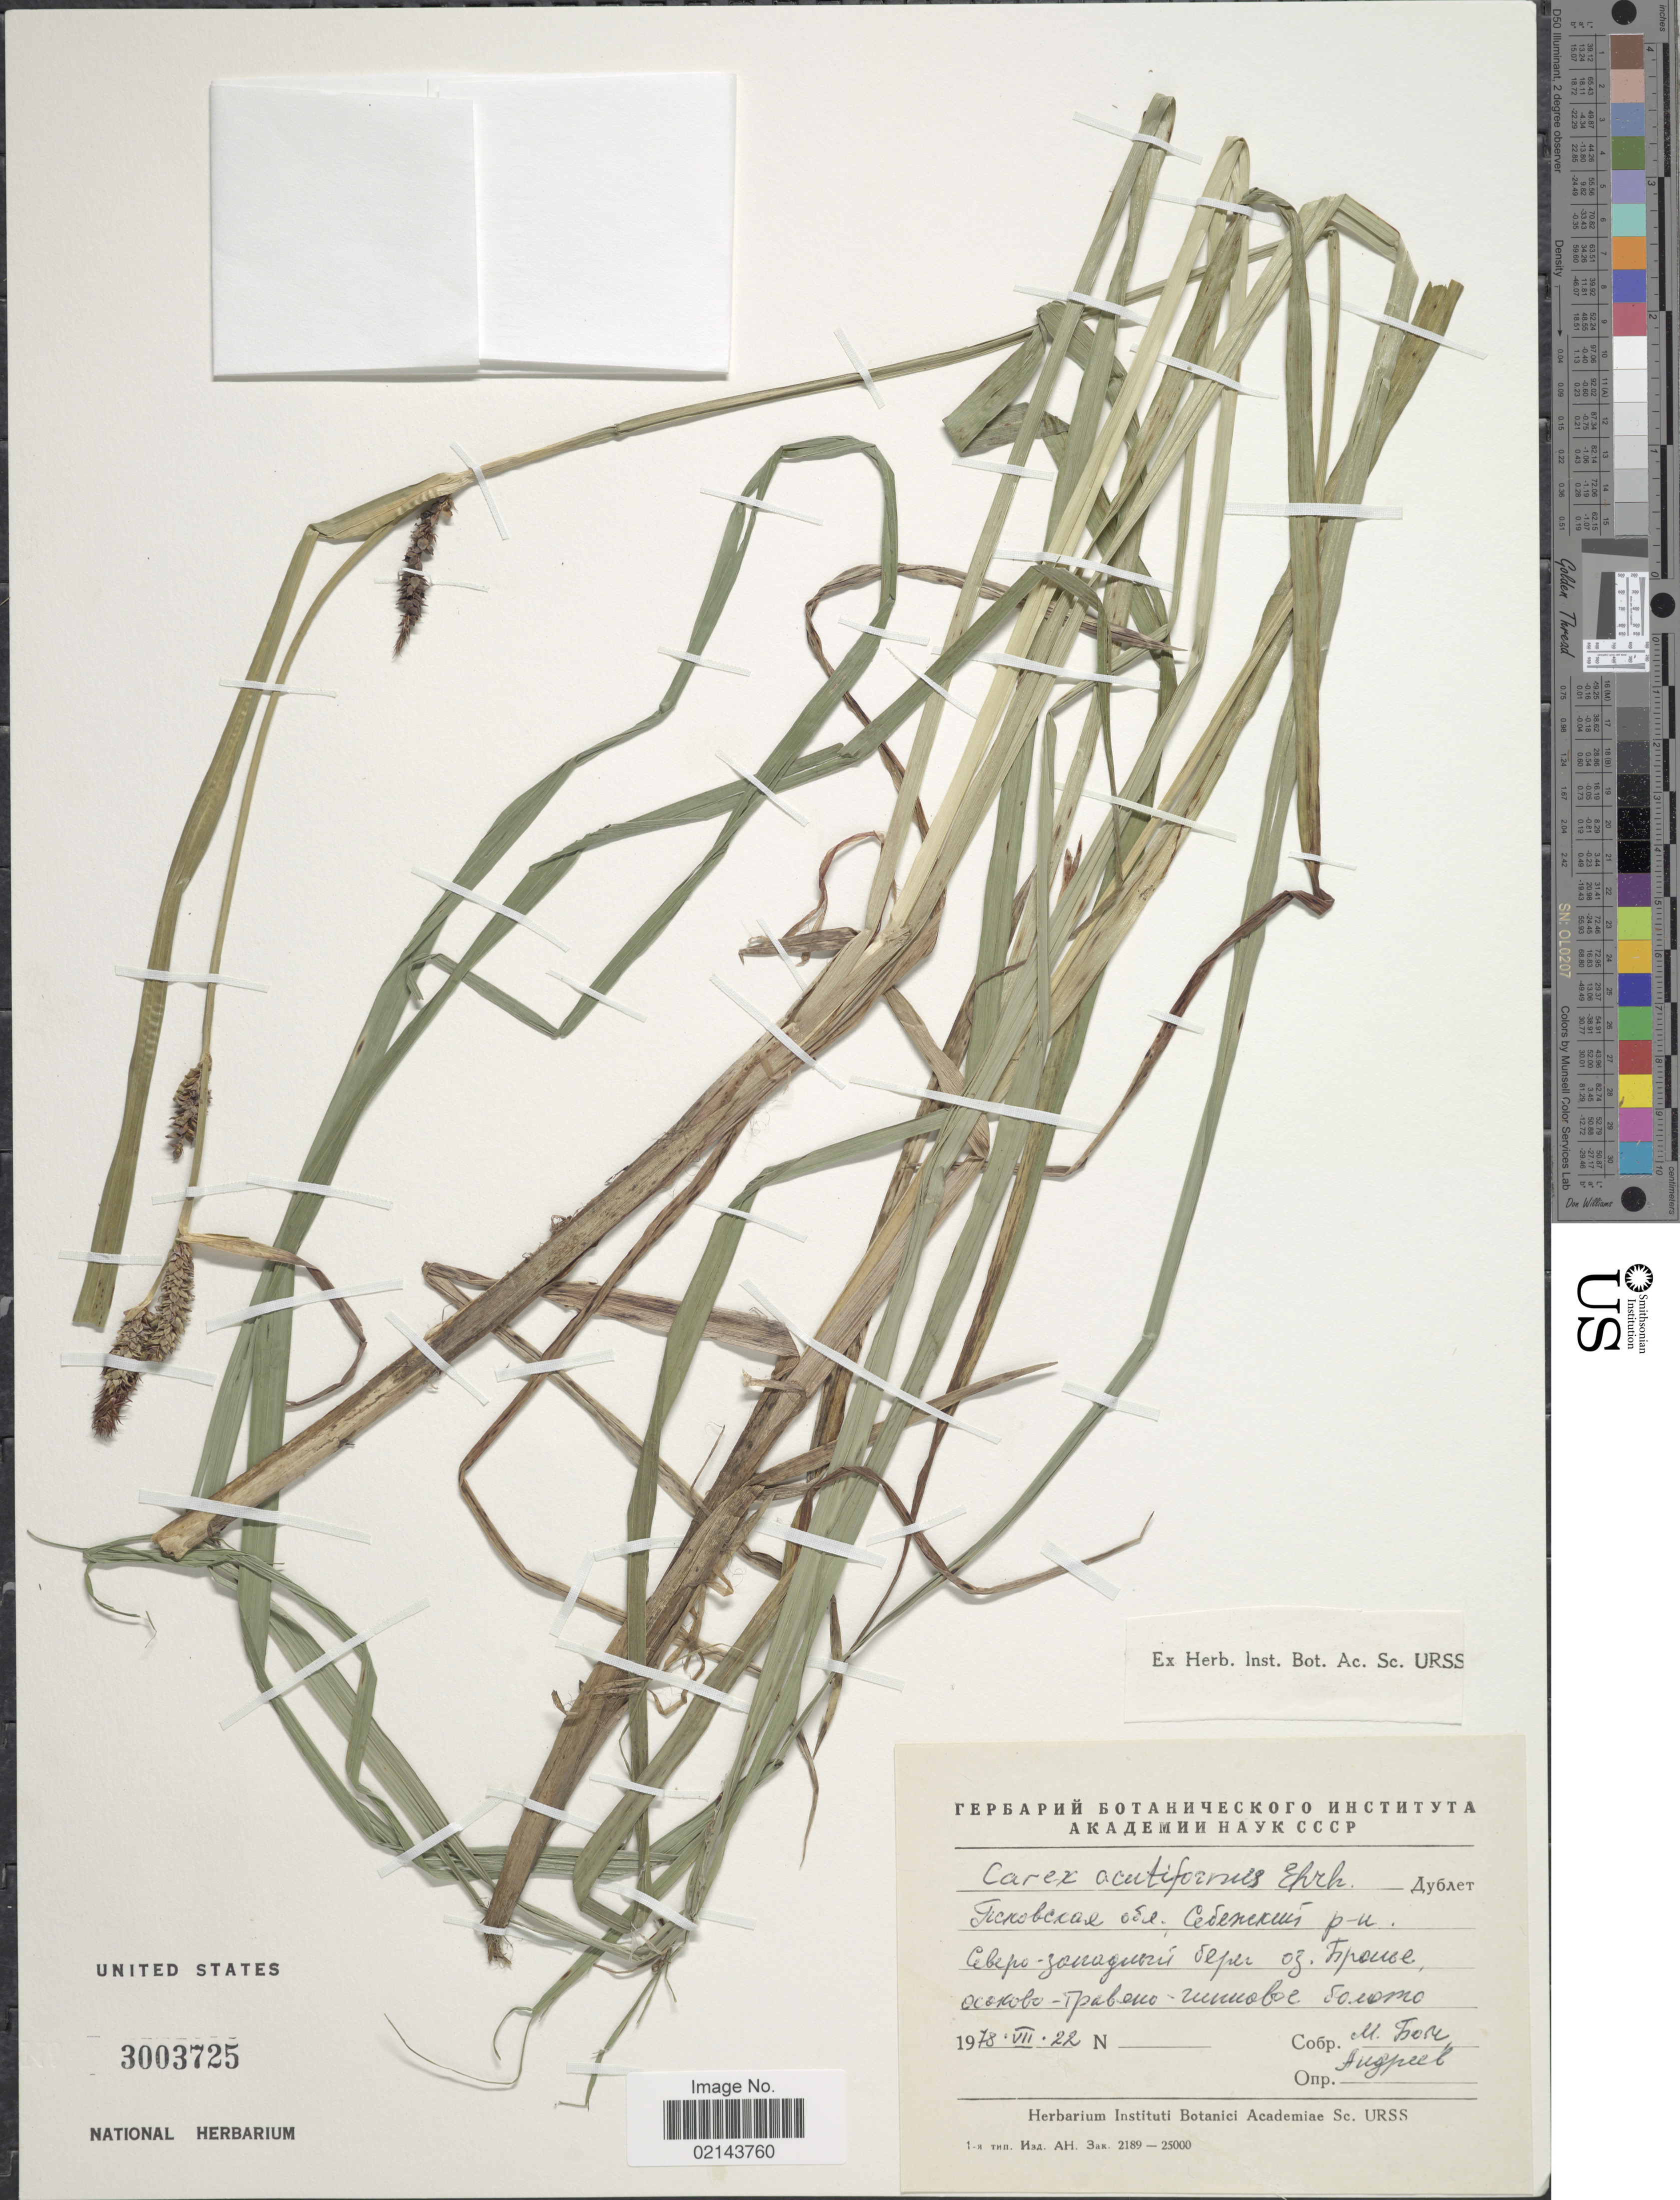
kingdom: Plantae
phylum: Tracheophyta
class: Liliopsida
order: Poales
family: Cyperaceae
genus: Carex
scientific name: Carex acutiformis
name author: Ehrh.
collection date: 1978-07-22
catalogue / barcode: US 3003725